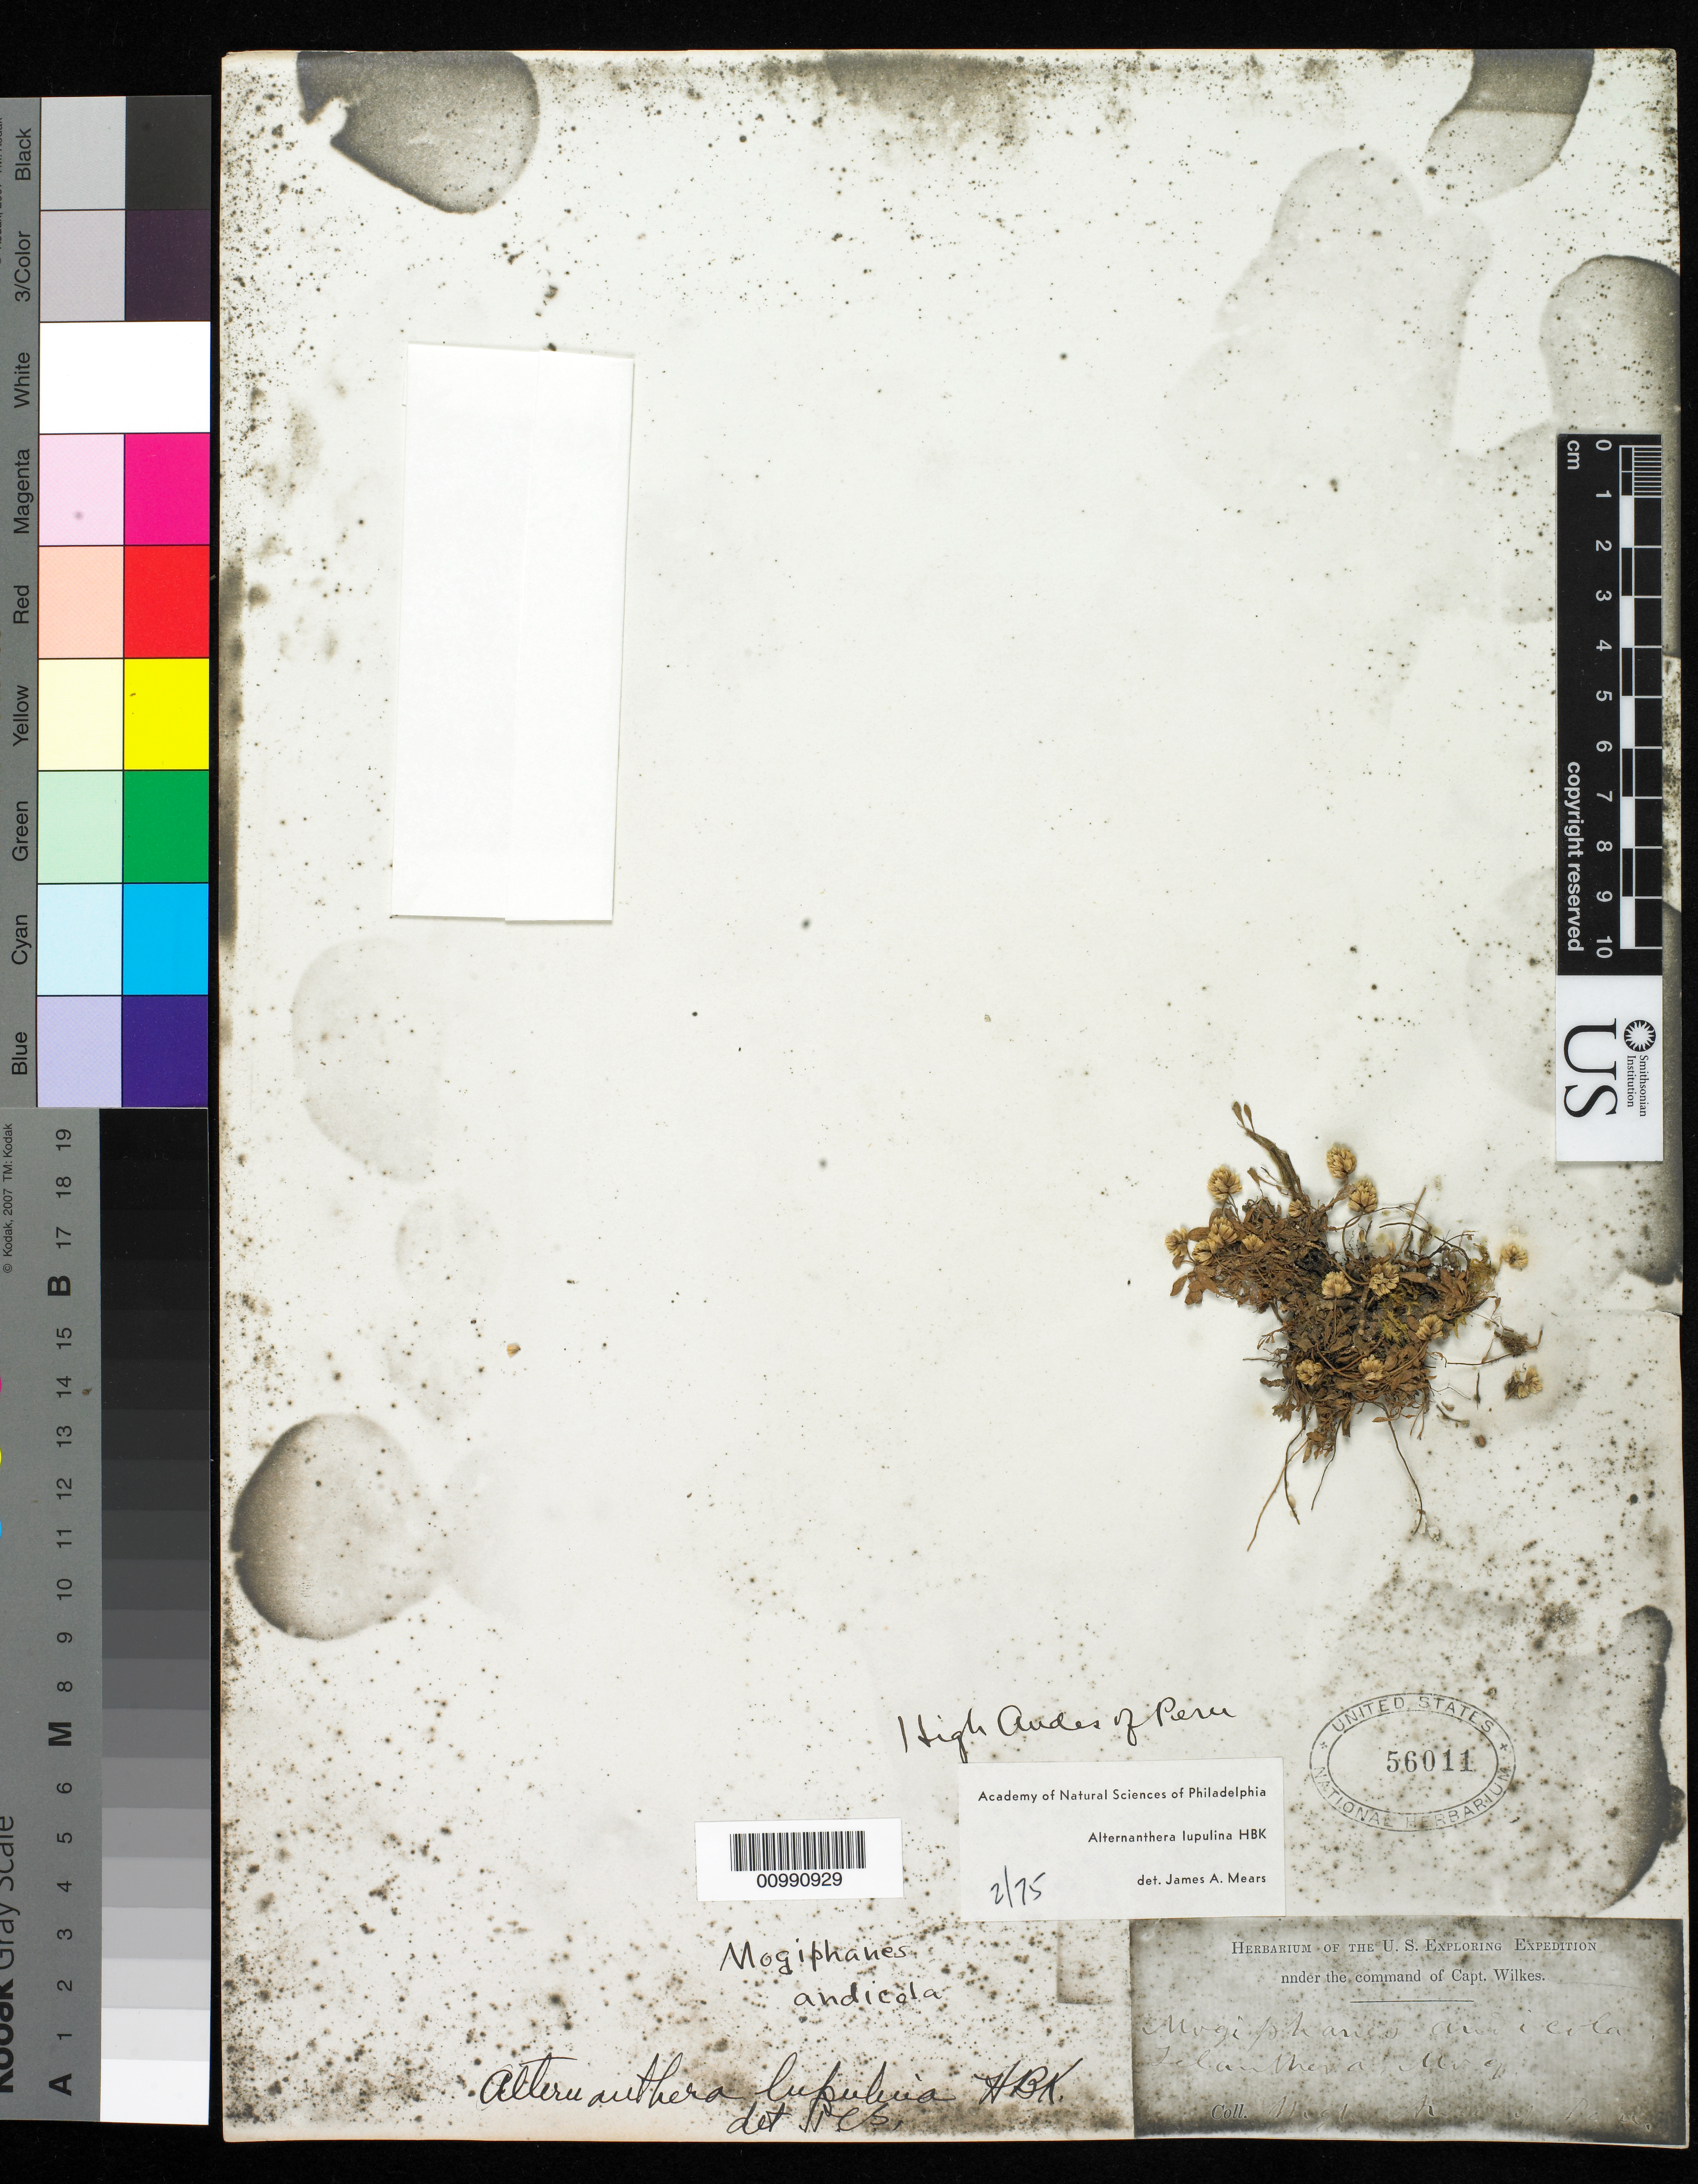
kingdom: Plantae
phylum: Tracheophyta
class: Magnoliopsida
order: Caryophyllales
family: Amaranthaceae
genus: Alternanthera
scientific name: Alternanthera lupulina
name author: Kunth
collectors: Wilkes Explor. Exped.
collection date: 1838/1842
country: Peru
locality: High Andes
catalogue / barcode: US 56011